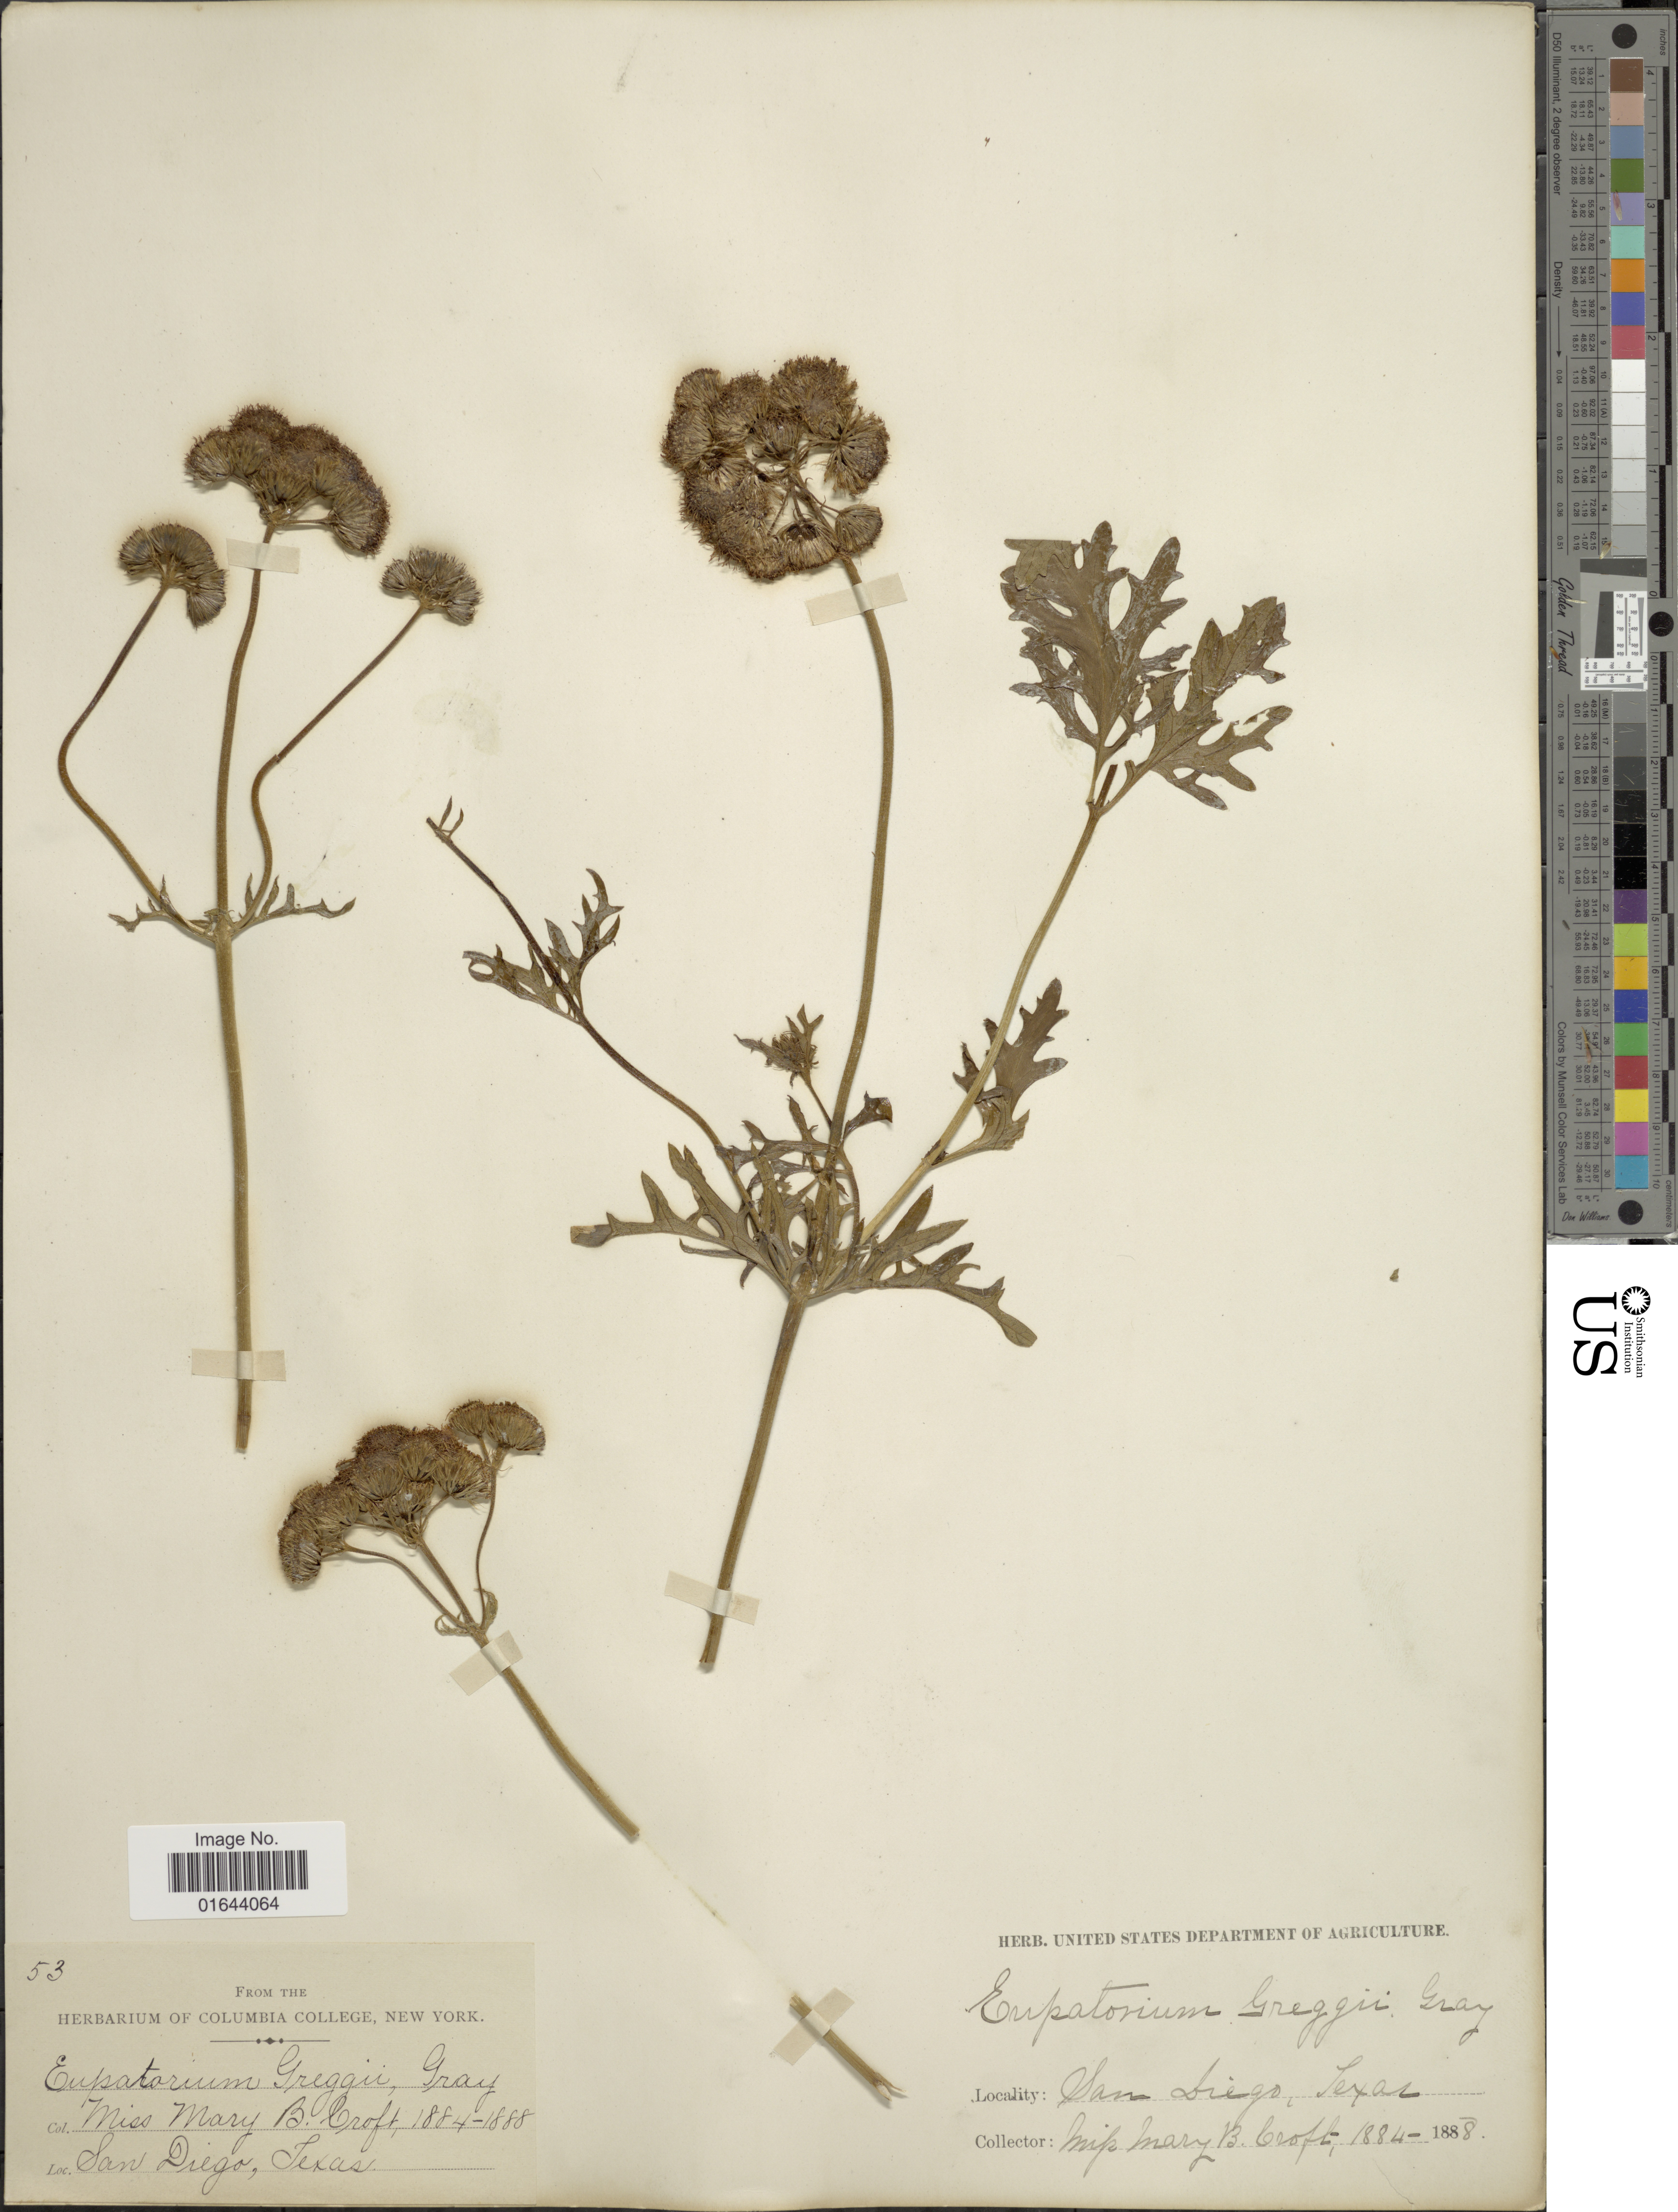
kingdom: Plantae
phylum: Tracheophyta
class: Magnoliopsida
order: Asterales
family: Asteraceae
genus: Conoclinium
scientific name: Conoclinium greggii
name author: (A. Gray) Small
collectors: M. Croft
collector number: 53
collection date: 1884/1888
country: United States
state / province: Texas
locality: San Diego, Texas